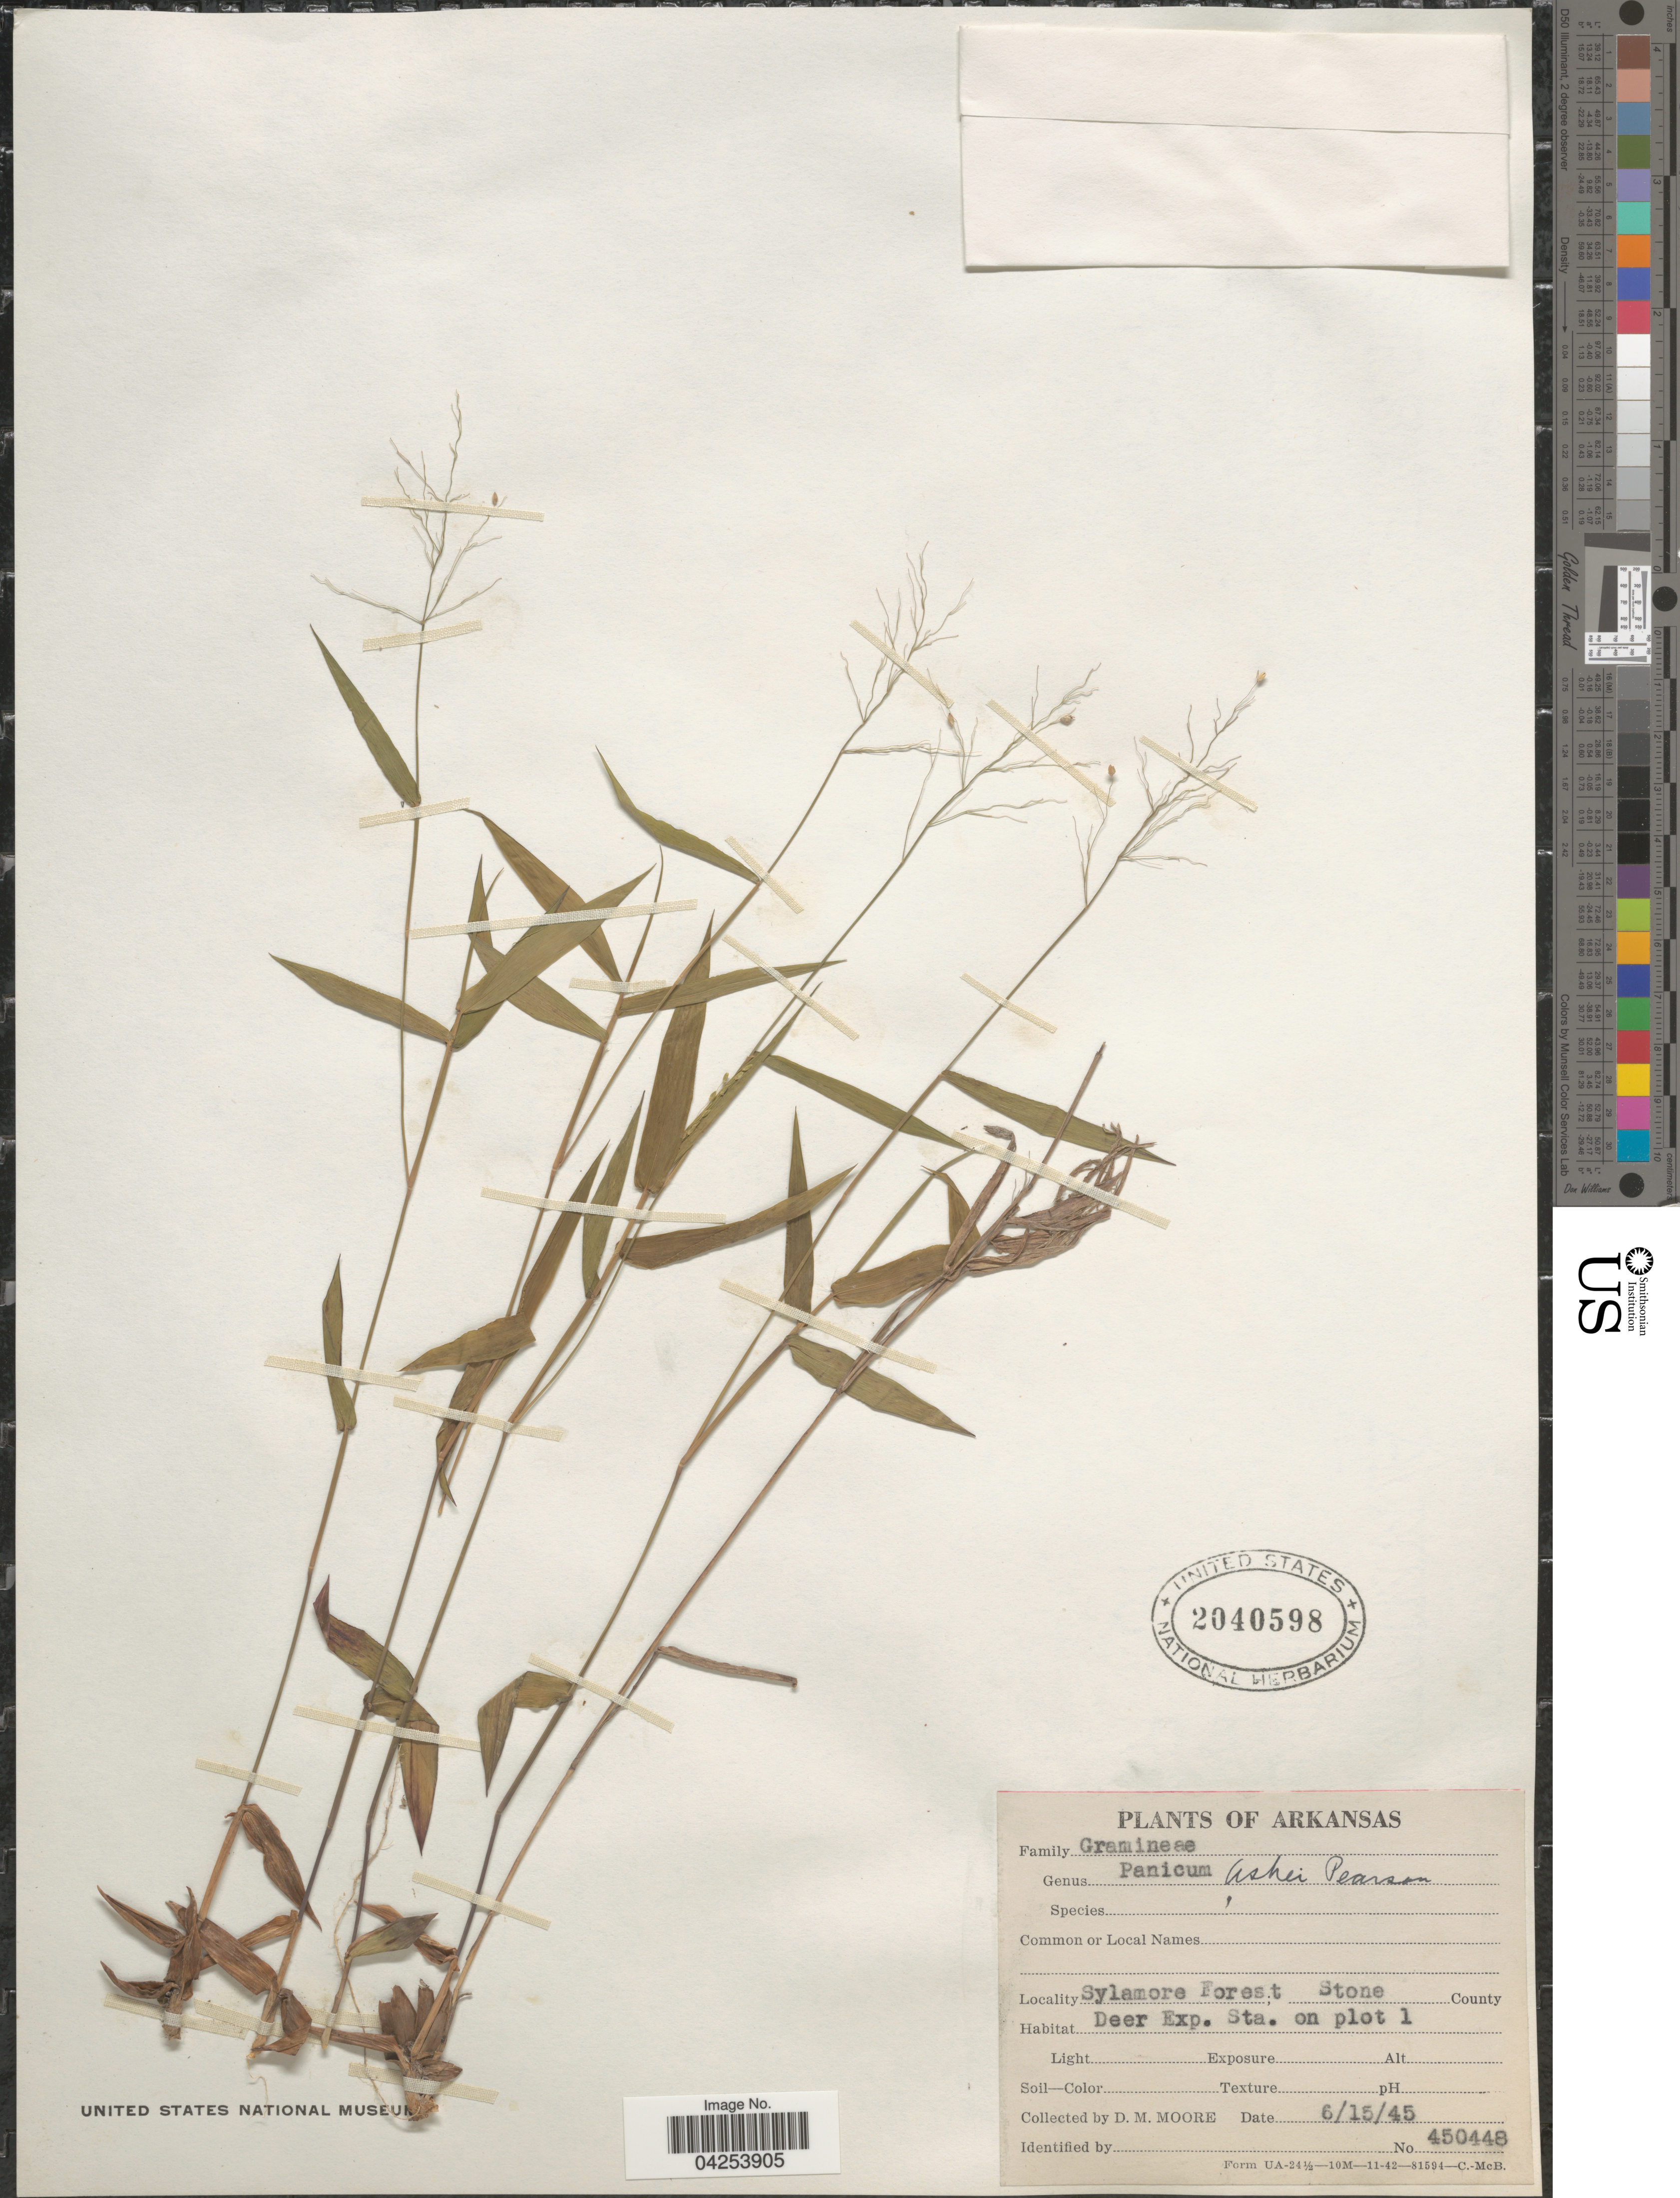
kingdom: Plantae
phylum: Tracheophyta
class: Liliopsida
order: Poales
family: Poaceae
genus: Dichanthelium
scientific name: Dichanthelium commutatum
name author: (Schult.) Gould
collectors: D. Moore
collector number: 450448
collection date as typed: Transcribed d/m/y: 15/6/45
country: United States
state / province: Arkansas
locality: Sylamore Forest; Stone County. Deer Exp. Sta. on plot 1.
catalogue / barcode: US 2040598